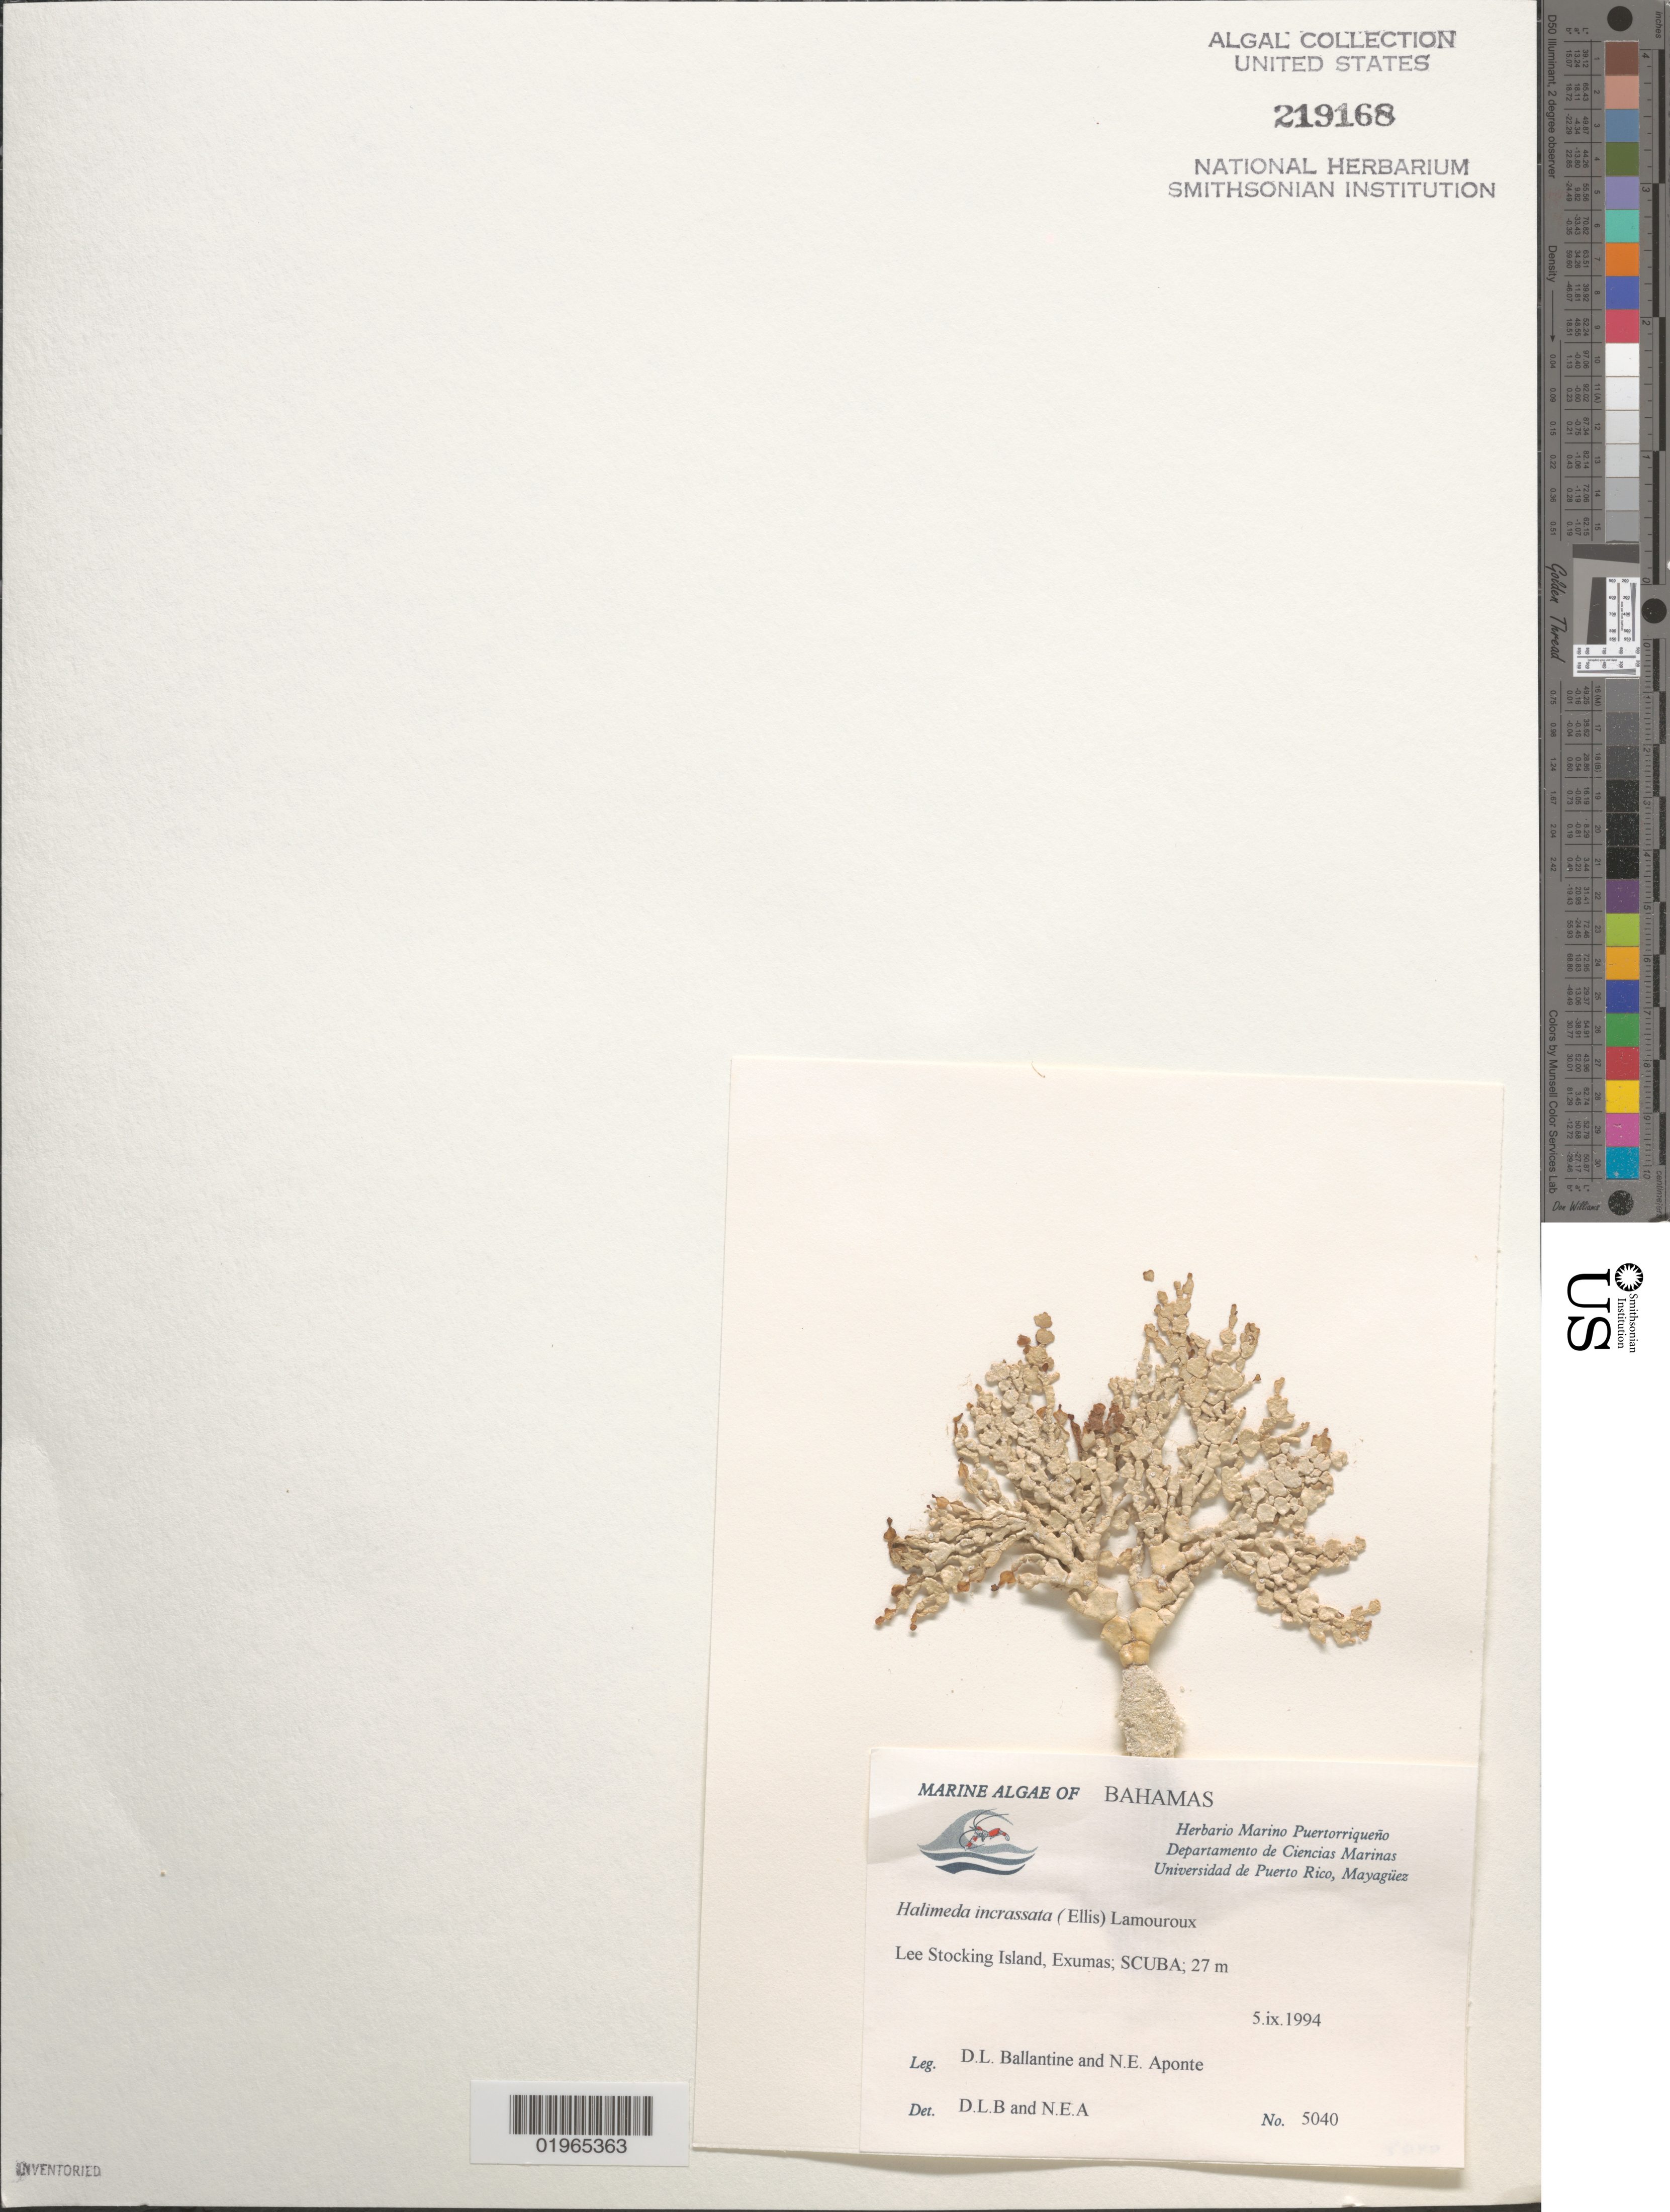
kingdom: Plantae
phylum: Chlorophyta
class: Ulvophyceae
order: Bryopsidales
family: Halimedaceae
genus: Halimeda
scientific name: Halimeda incrassata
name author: (J. Ellis) J.V.Lamouroux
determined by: Ballantine, D. L.; Aponte, N. E.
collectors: D.L. Ballantine & N. E. Aponte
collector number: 5040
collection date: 1994-09-05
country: Bahamas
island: Lee Stocking Island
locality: Scuba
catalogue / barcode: US 219168